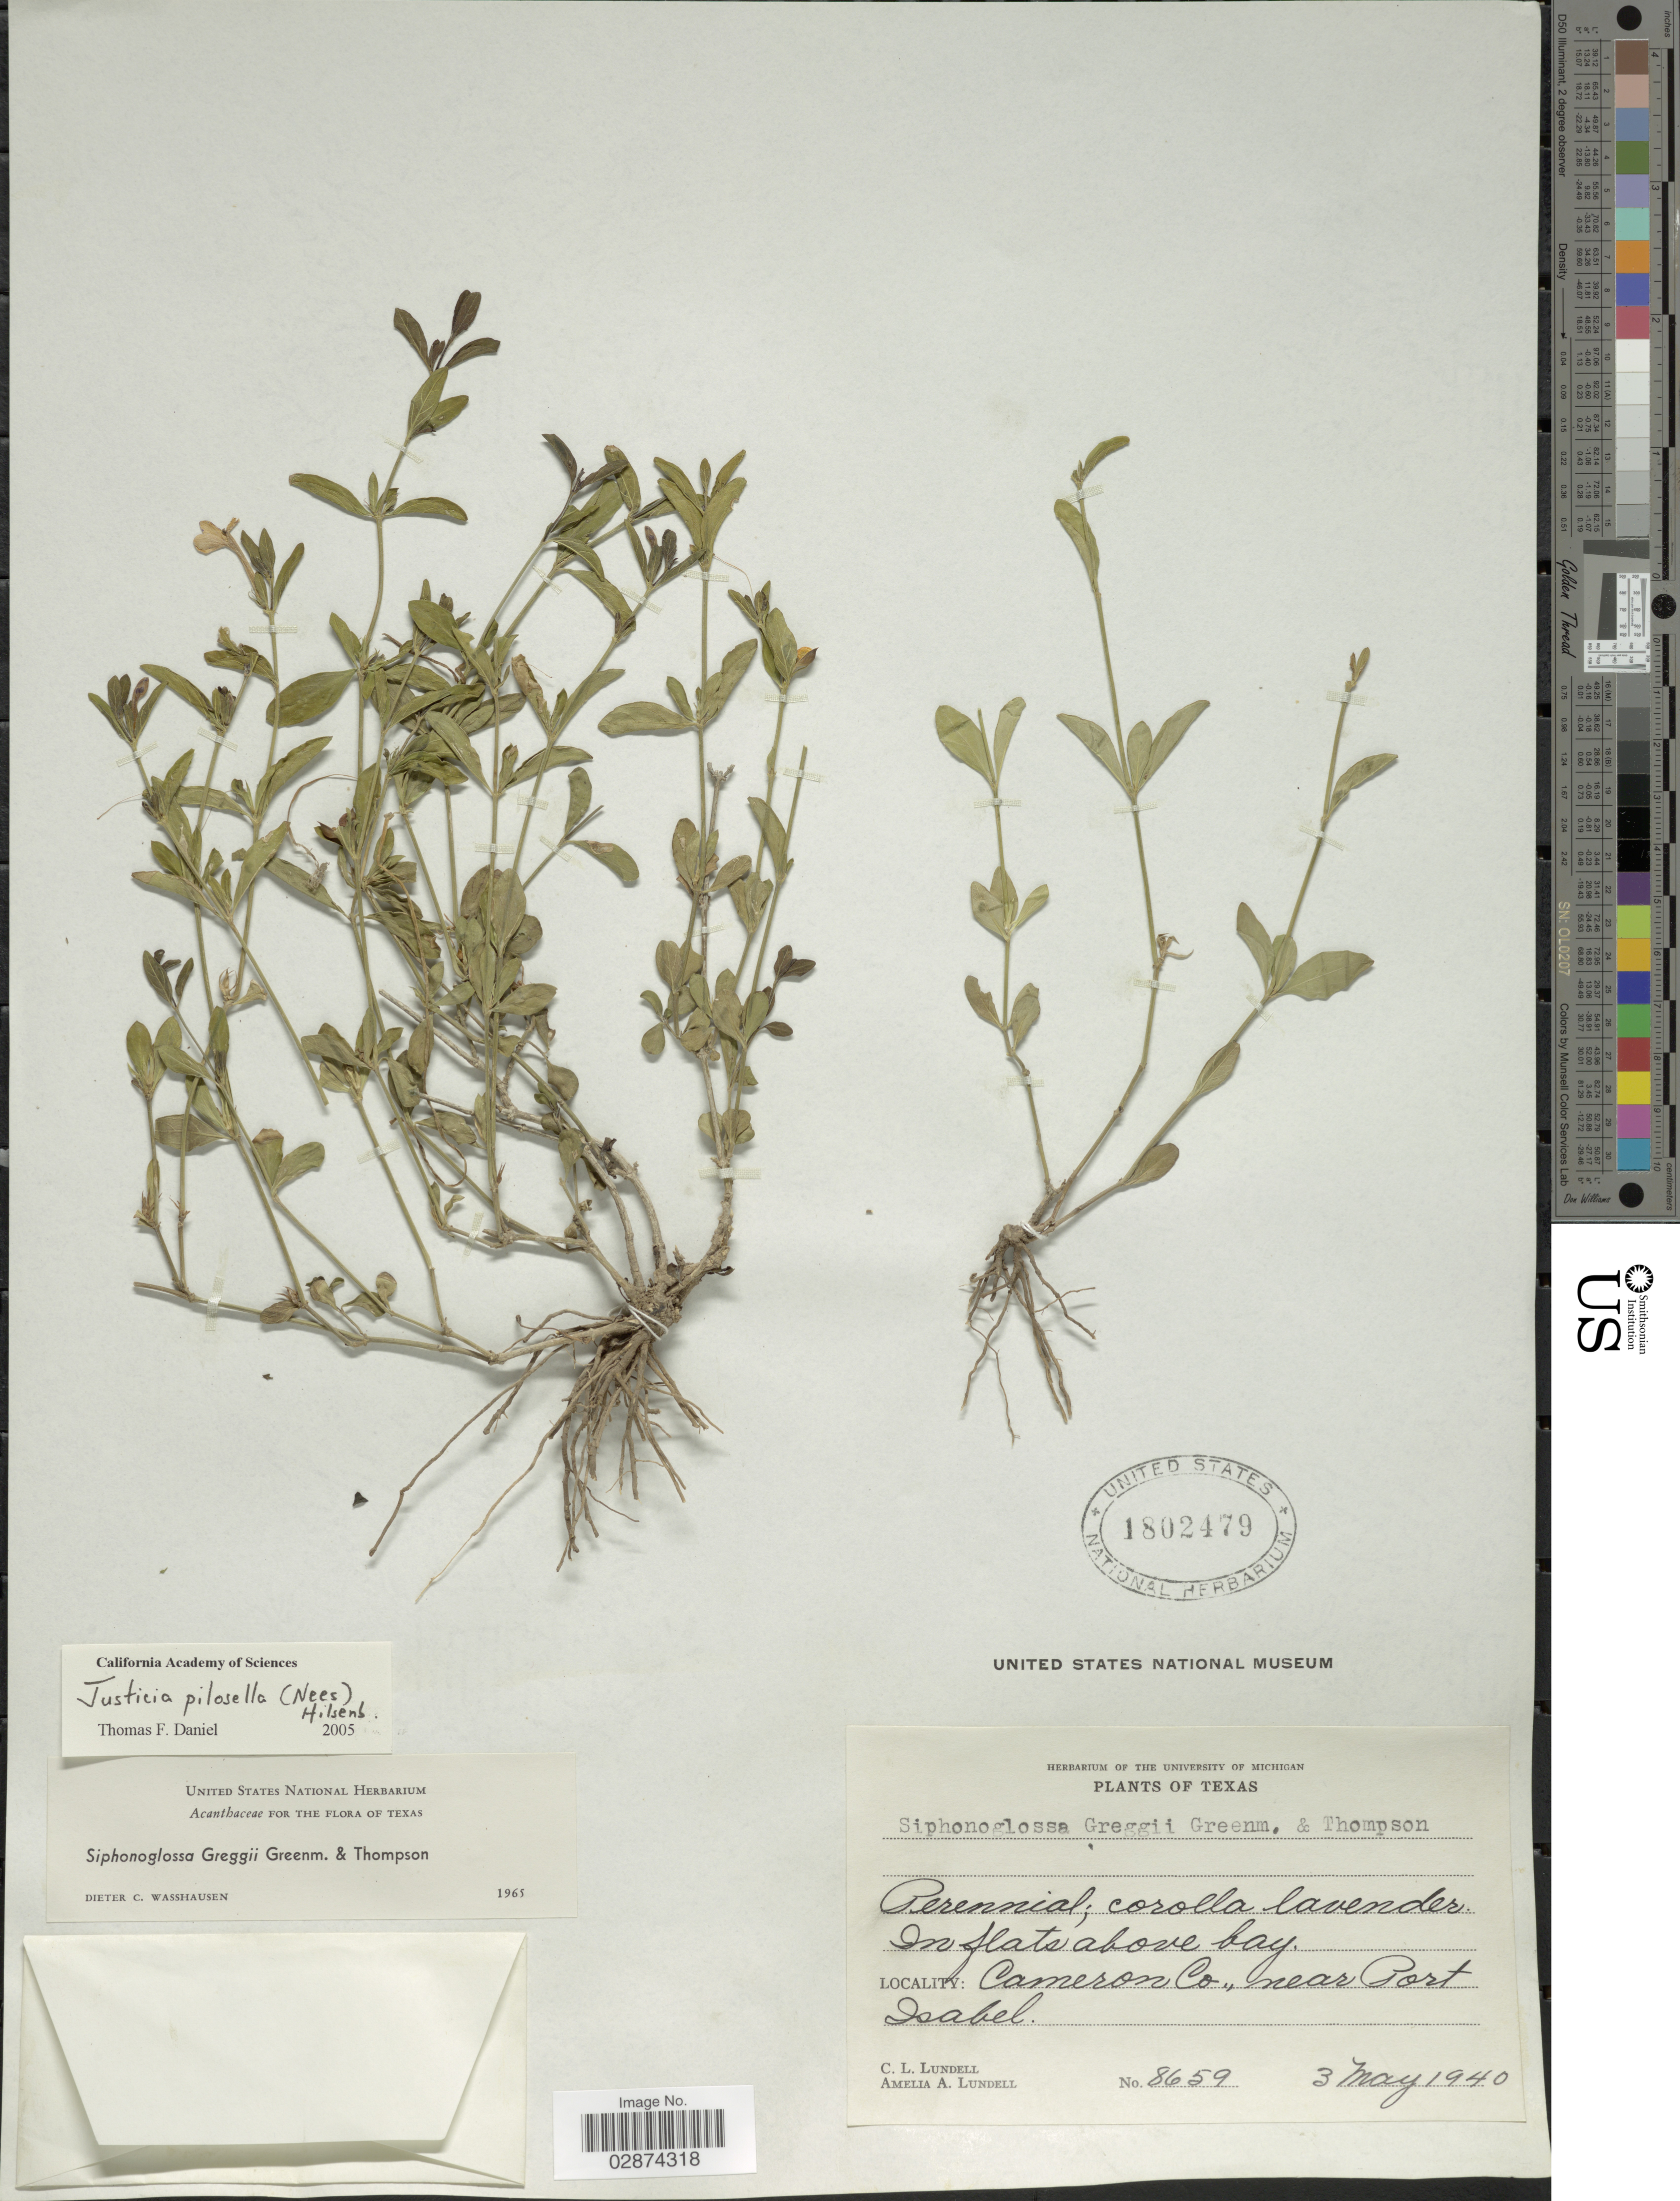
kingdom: Plantae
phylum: Tracheophyta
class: Magnoliopsida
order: Lamiales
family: Acanthaceae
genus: Justicia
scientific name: Justicia pilosella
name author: (Nees) Hilsenb.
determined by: Fisher, Amanda, (LOB), California State University, Long Beach (UNITED STATES)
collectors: C. L. Lundell & A. A. Lundell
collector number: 8659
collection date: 1940-05-03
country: United States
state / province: Texas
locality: Cameron Co., near Port Isabel.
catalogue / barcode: US 1802479